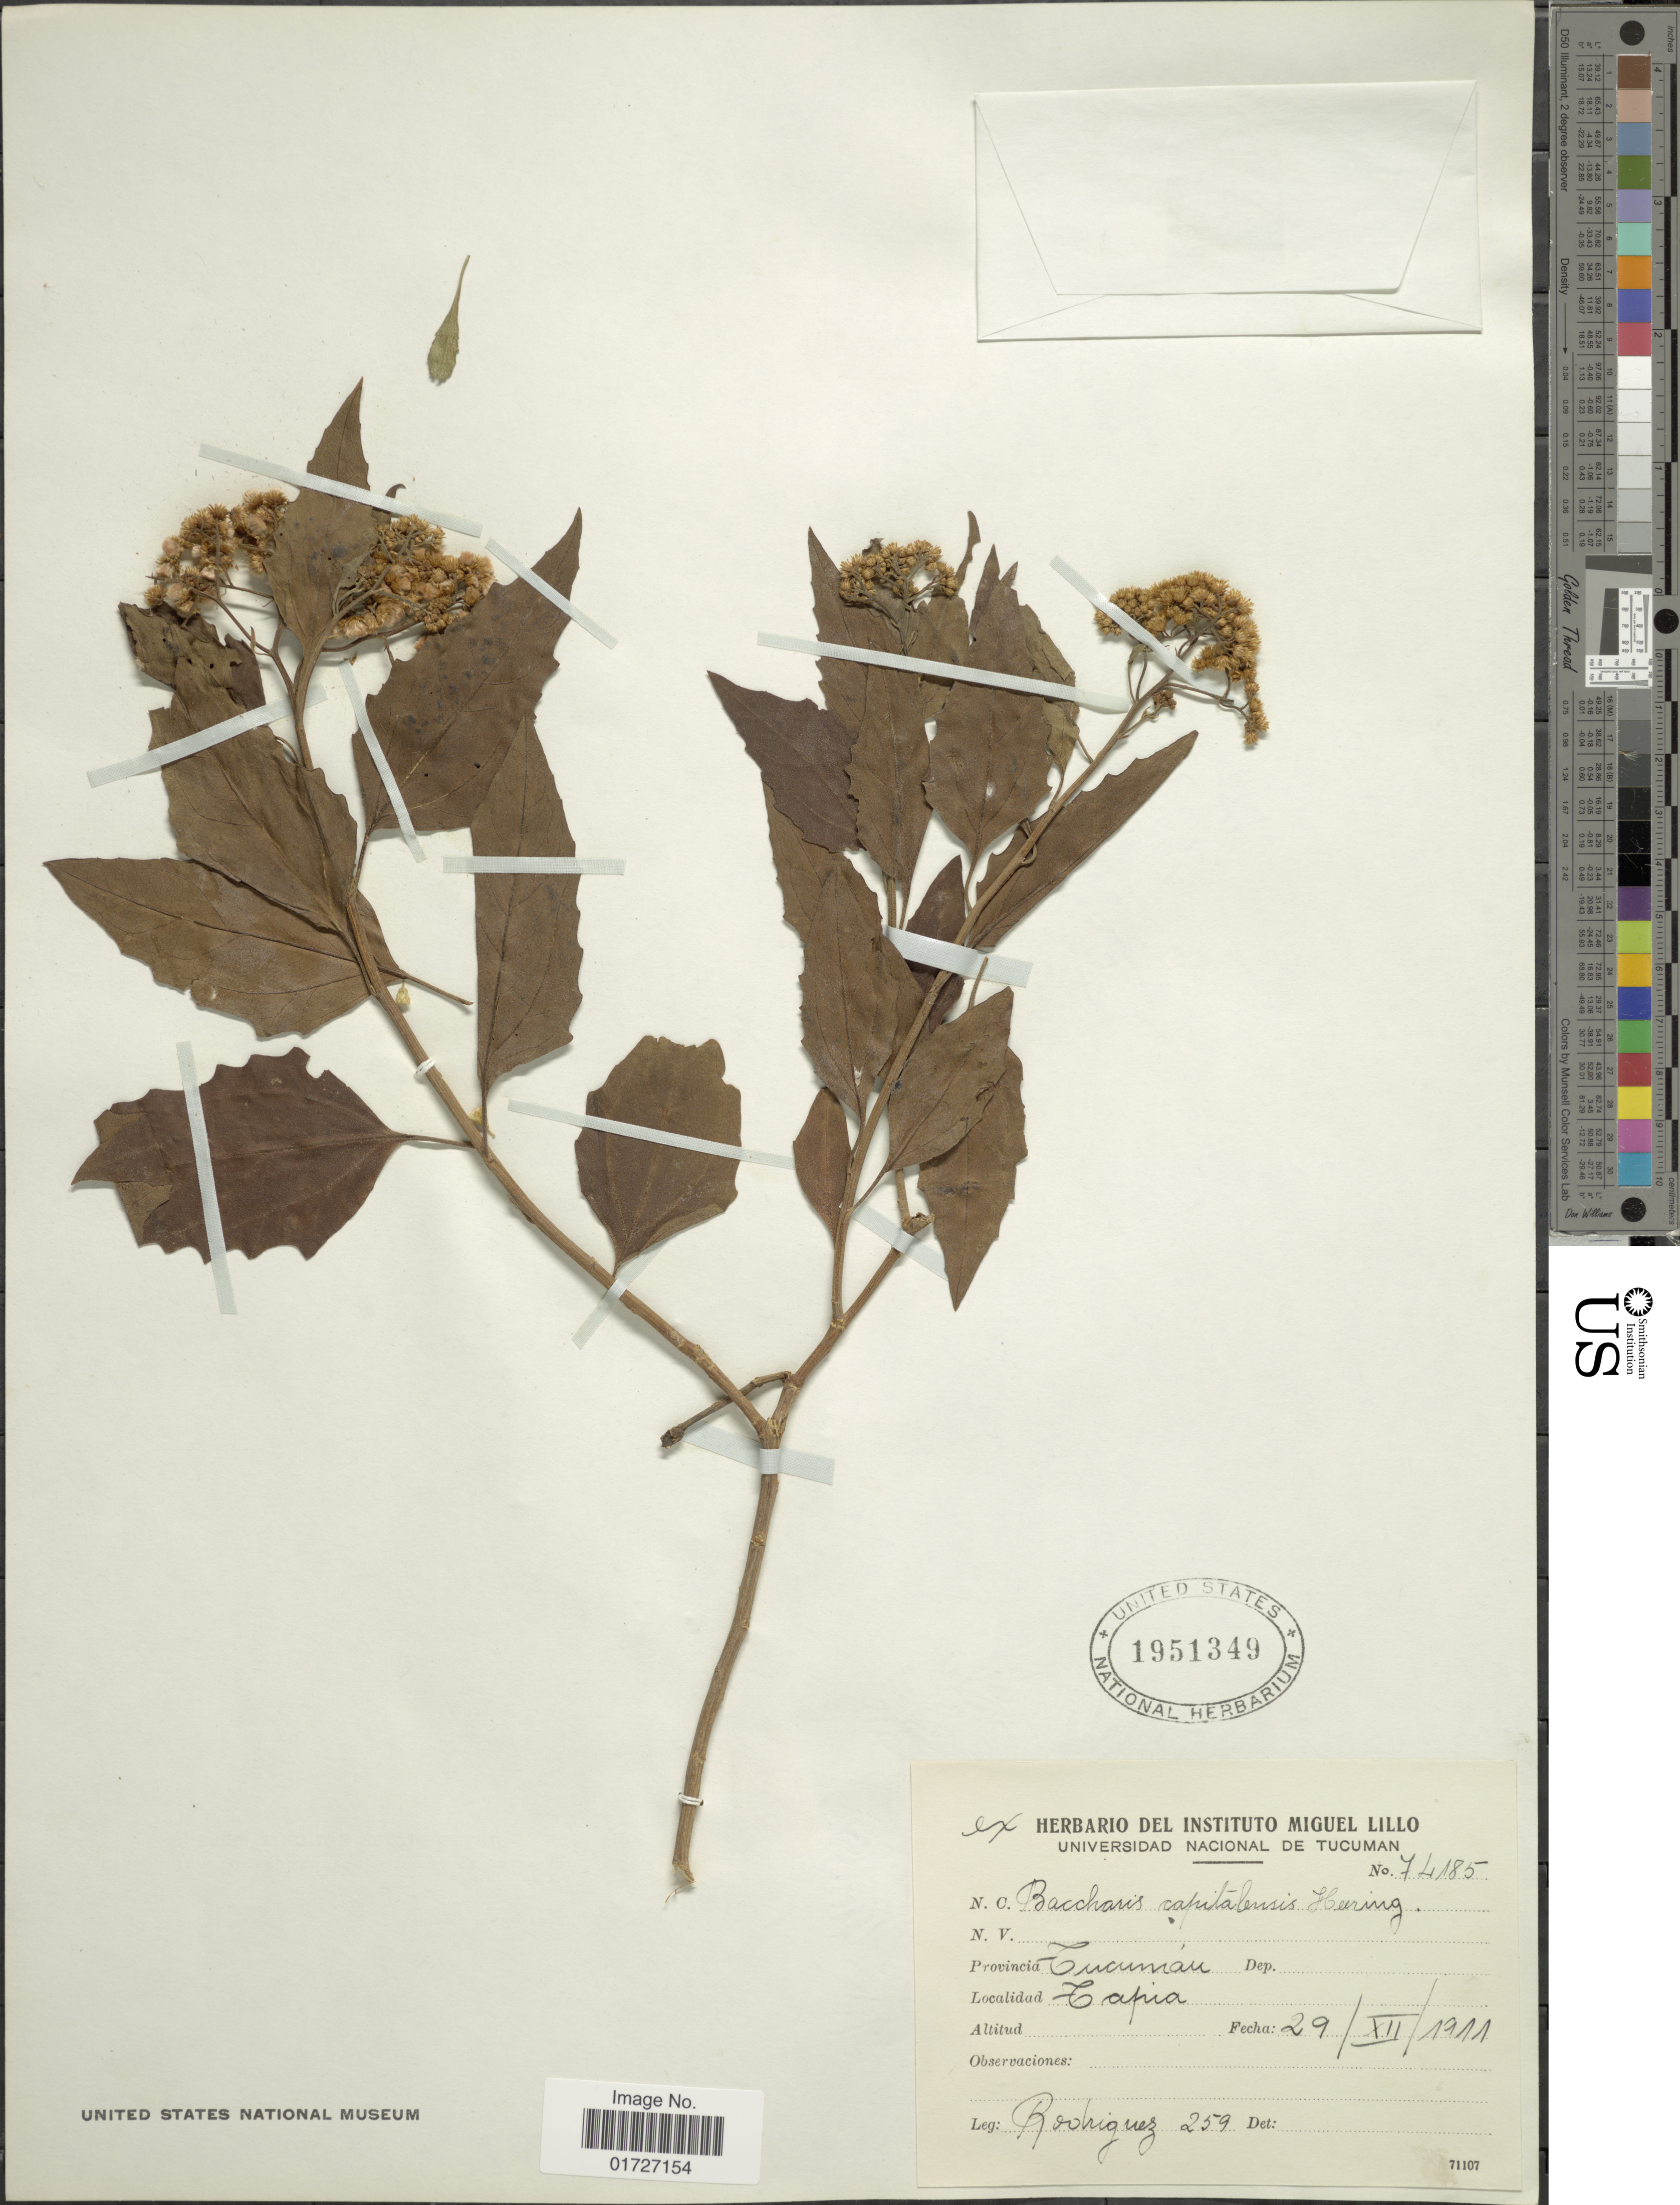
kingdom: Plantae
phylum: Tracheophyta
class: Magnoliopsida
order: Asterales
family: Asteraceae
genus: Baccharis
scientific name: Baccharis capitalensis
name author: Heering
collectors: Rodriguez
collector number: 259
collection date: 1911-12-29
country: Argentina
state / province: Tucuman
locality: Tapia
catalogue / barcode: US 1951349